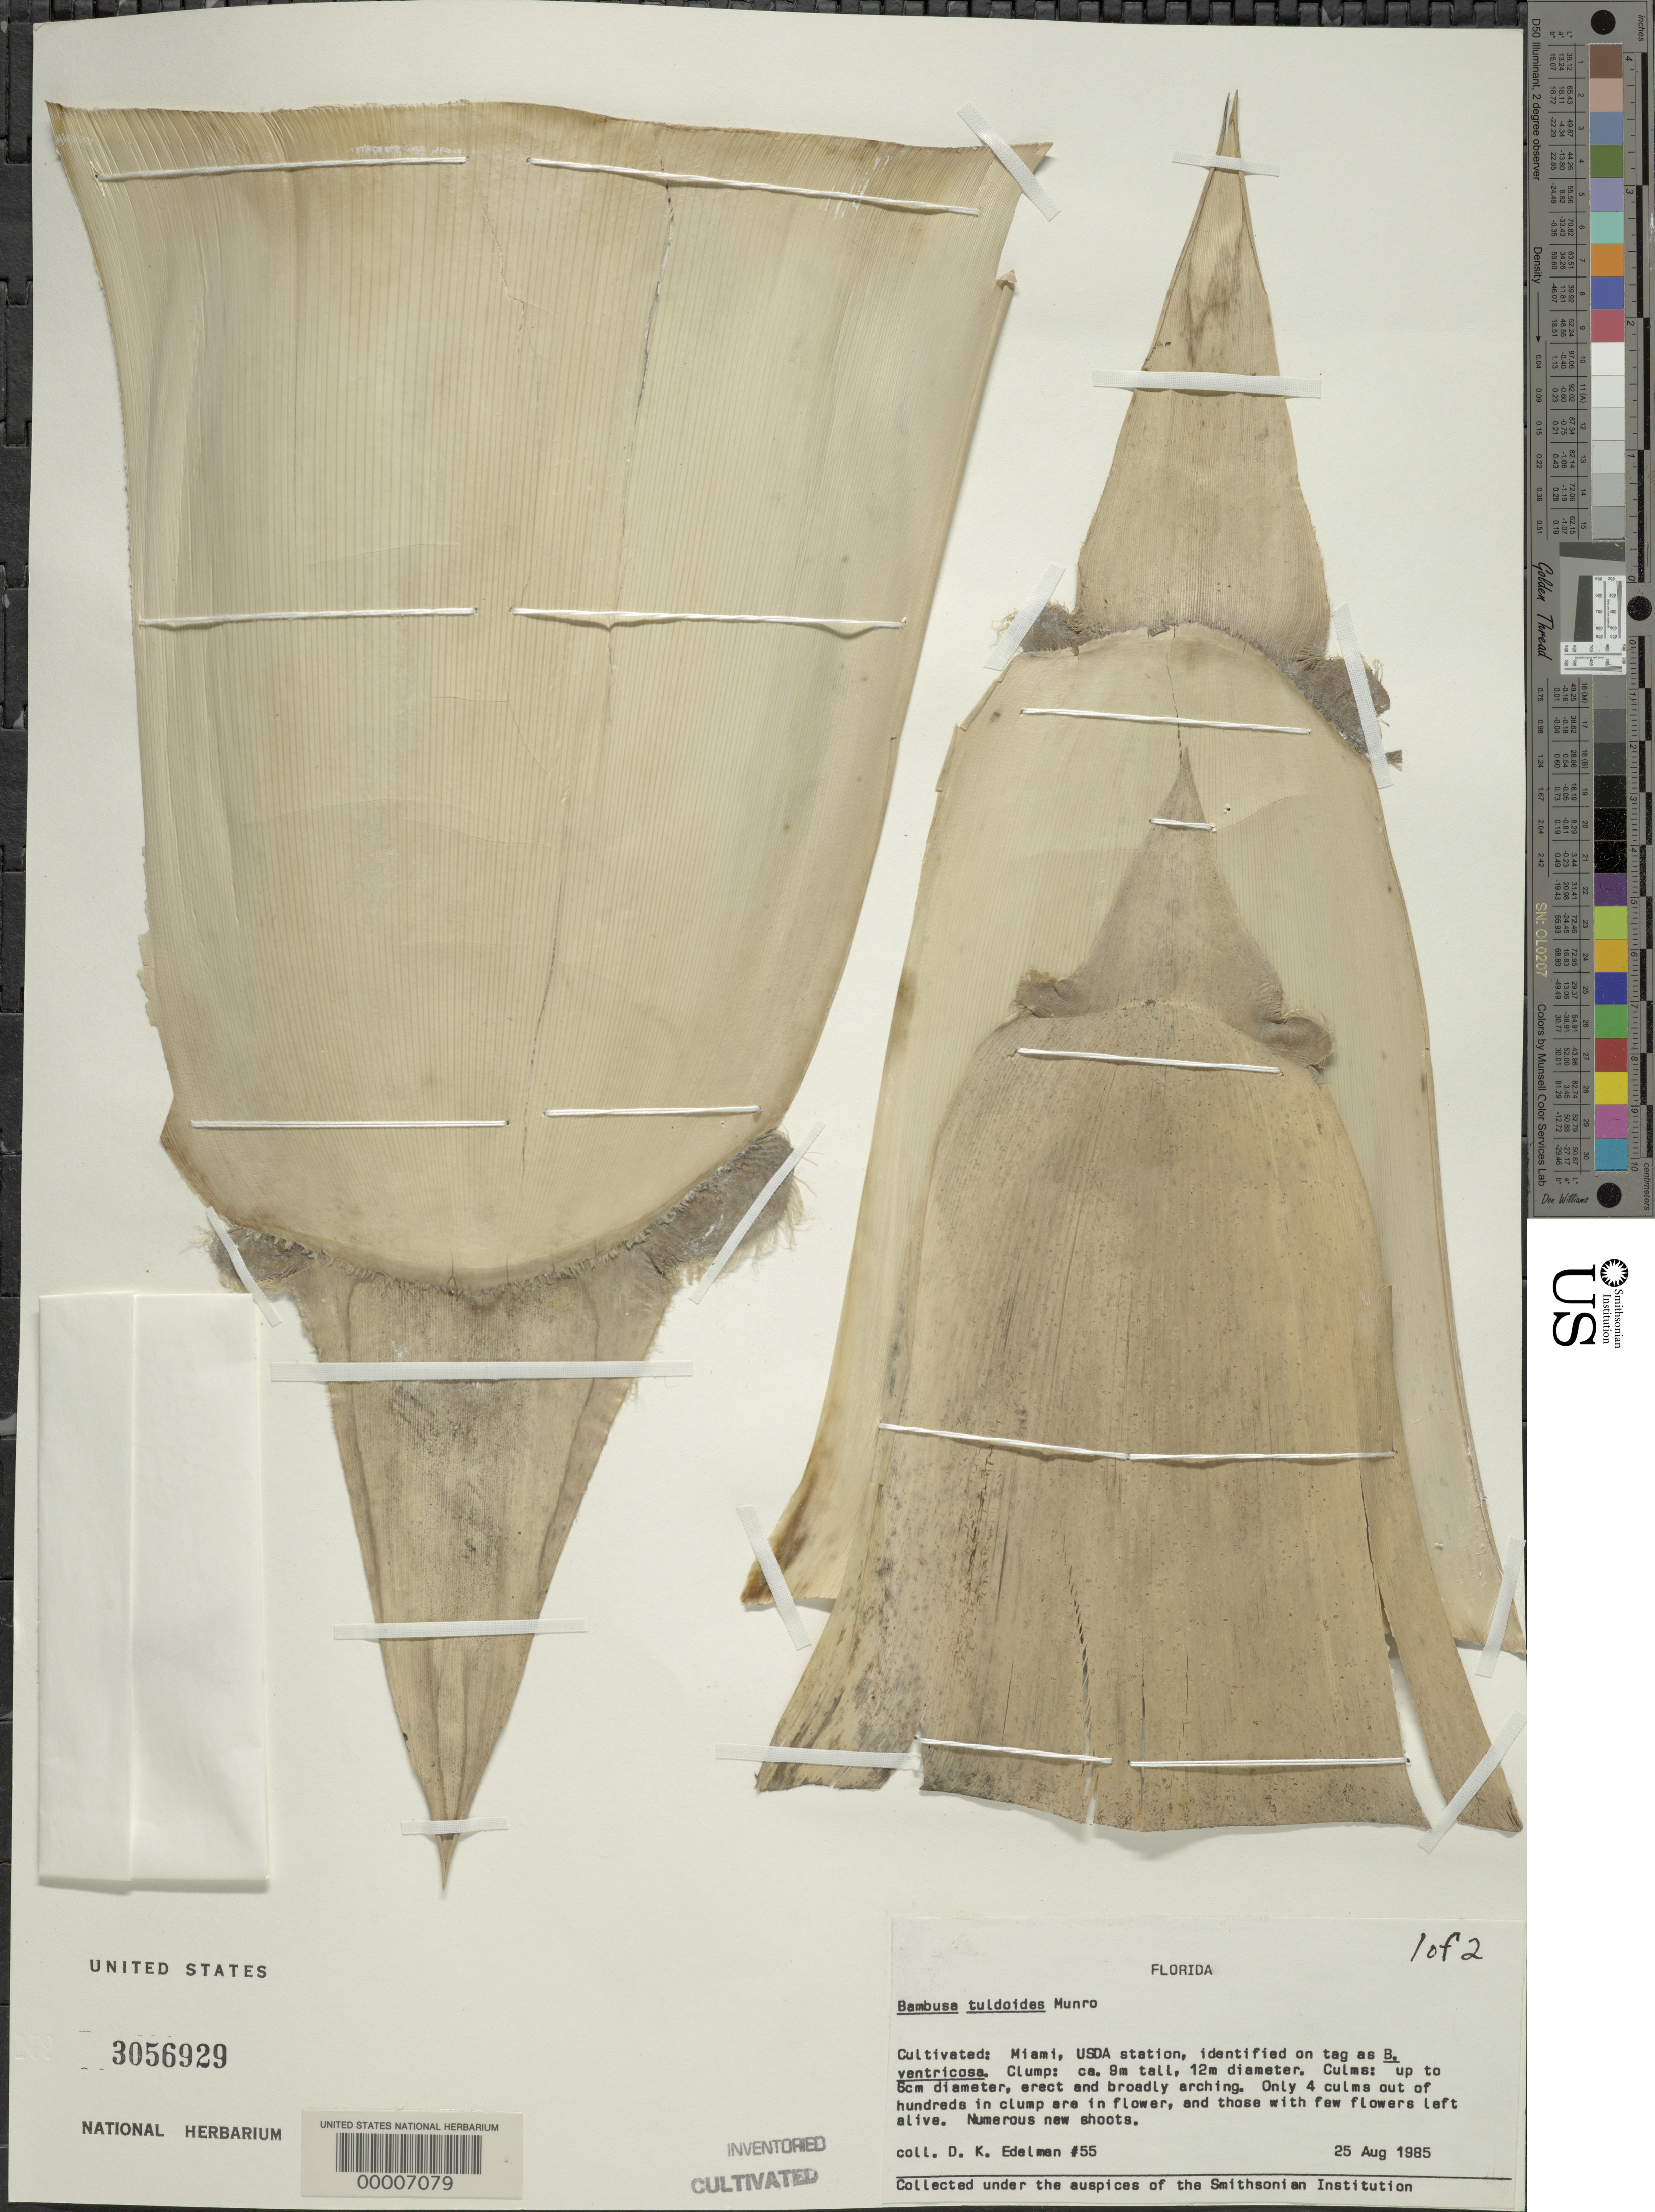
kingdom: Plantae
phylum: Tracheophyta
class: Liliopsida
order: Poales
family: Poaceae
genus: Bambusa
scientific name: Bambusa tuldoides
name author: Munro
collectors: D. Edelman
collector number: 55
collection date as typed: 25 Aug 1985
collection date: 1985-08-25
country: United States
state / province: Florida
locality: Miami, usda station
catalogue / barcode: US 3056929